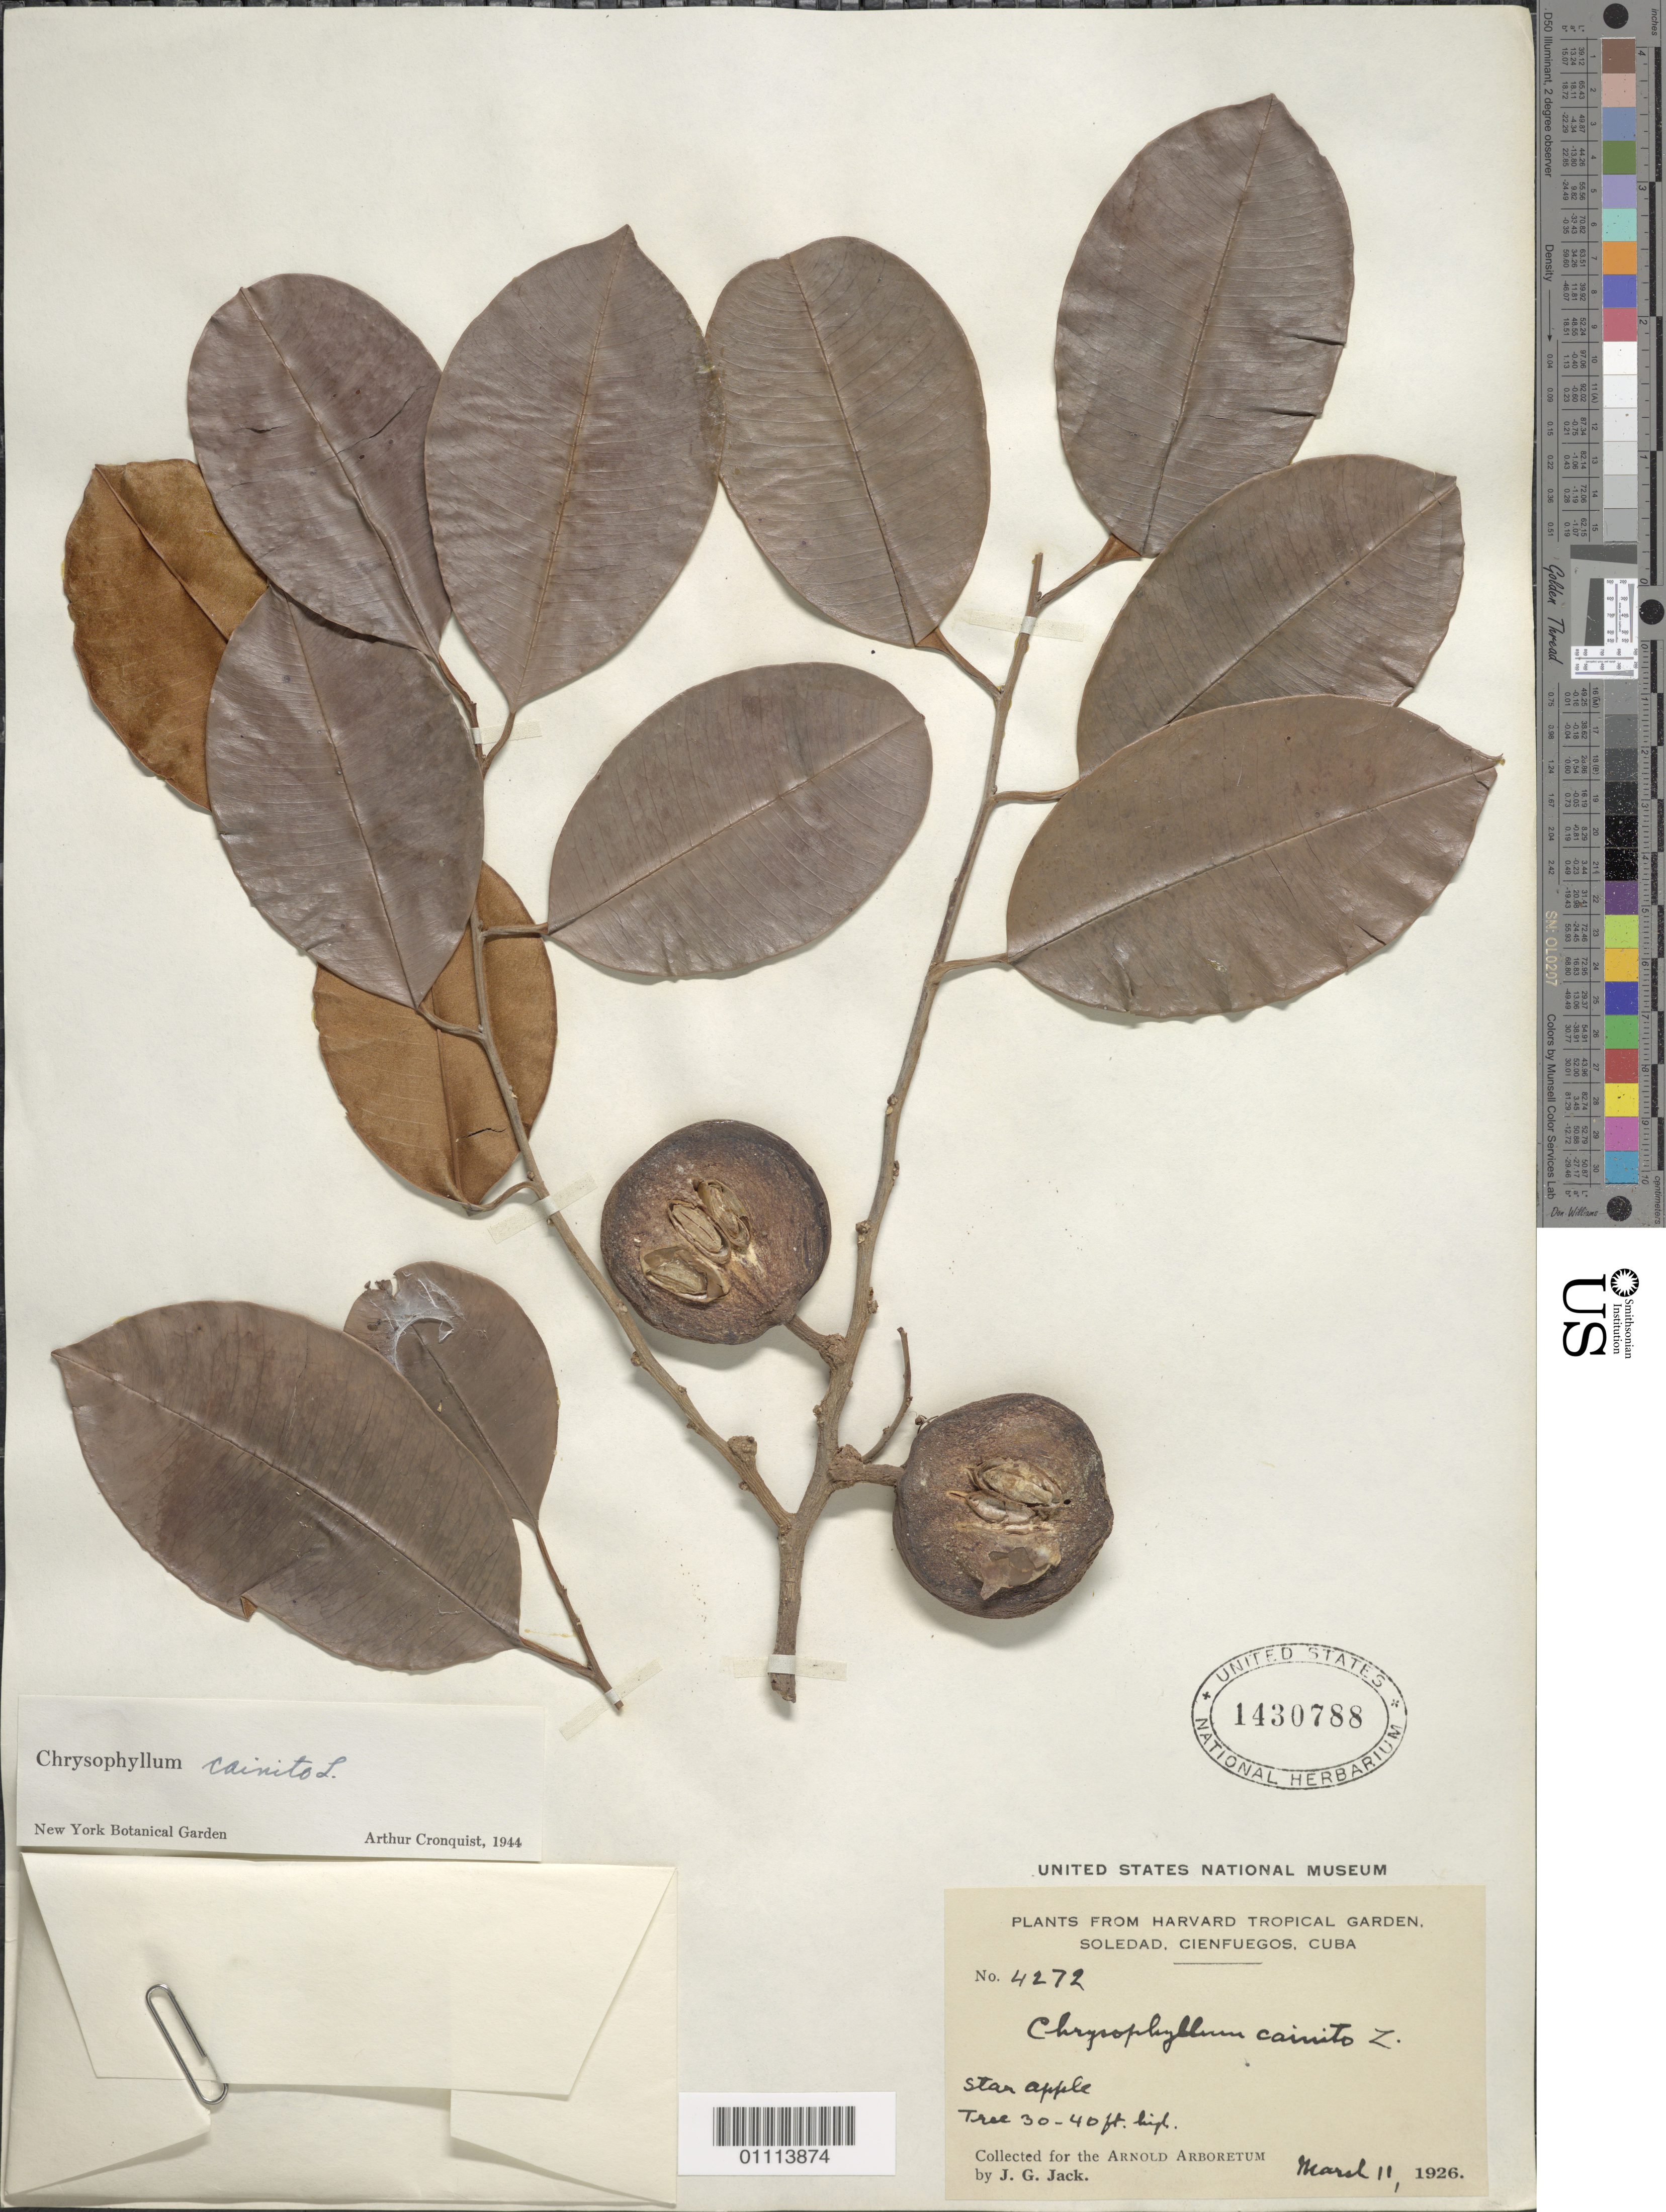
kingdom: Plantae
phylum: Tracheophyta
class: Magnoliopsida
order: Ericales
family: Sapotaceae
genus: Chrysophyllum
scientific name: Chrysophyllum cainito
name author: L.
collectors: J. G. Jack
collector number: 4272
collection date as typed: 11 Mar 1926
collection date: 1926-03-11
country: Cuba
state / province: Cienfuegos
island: Cuba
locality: Harvard Tropical Garden, Soledad, Cienfuegos, Cuba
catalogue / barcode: US 1430788